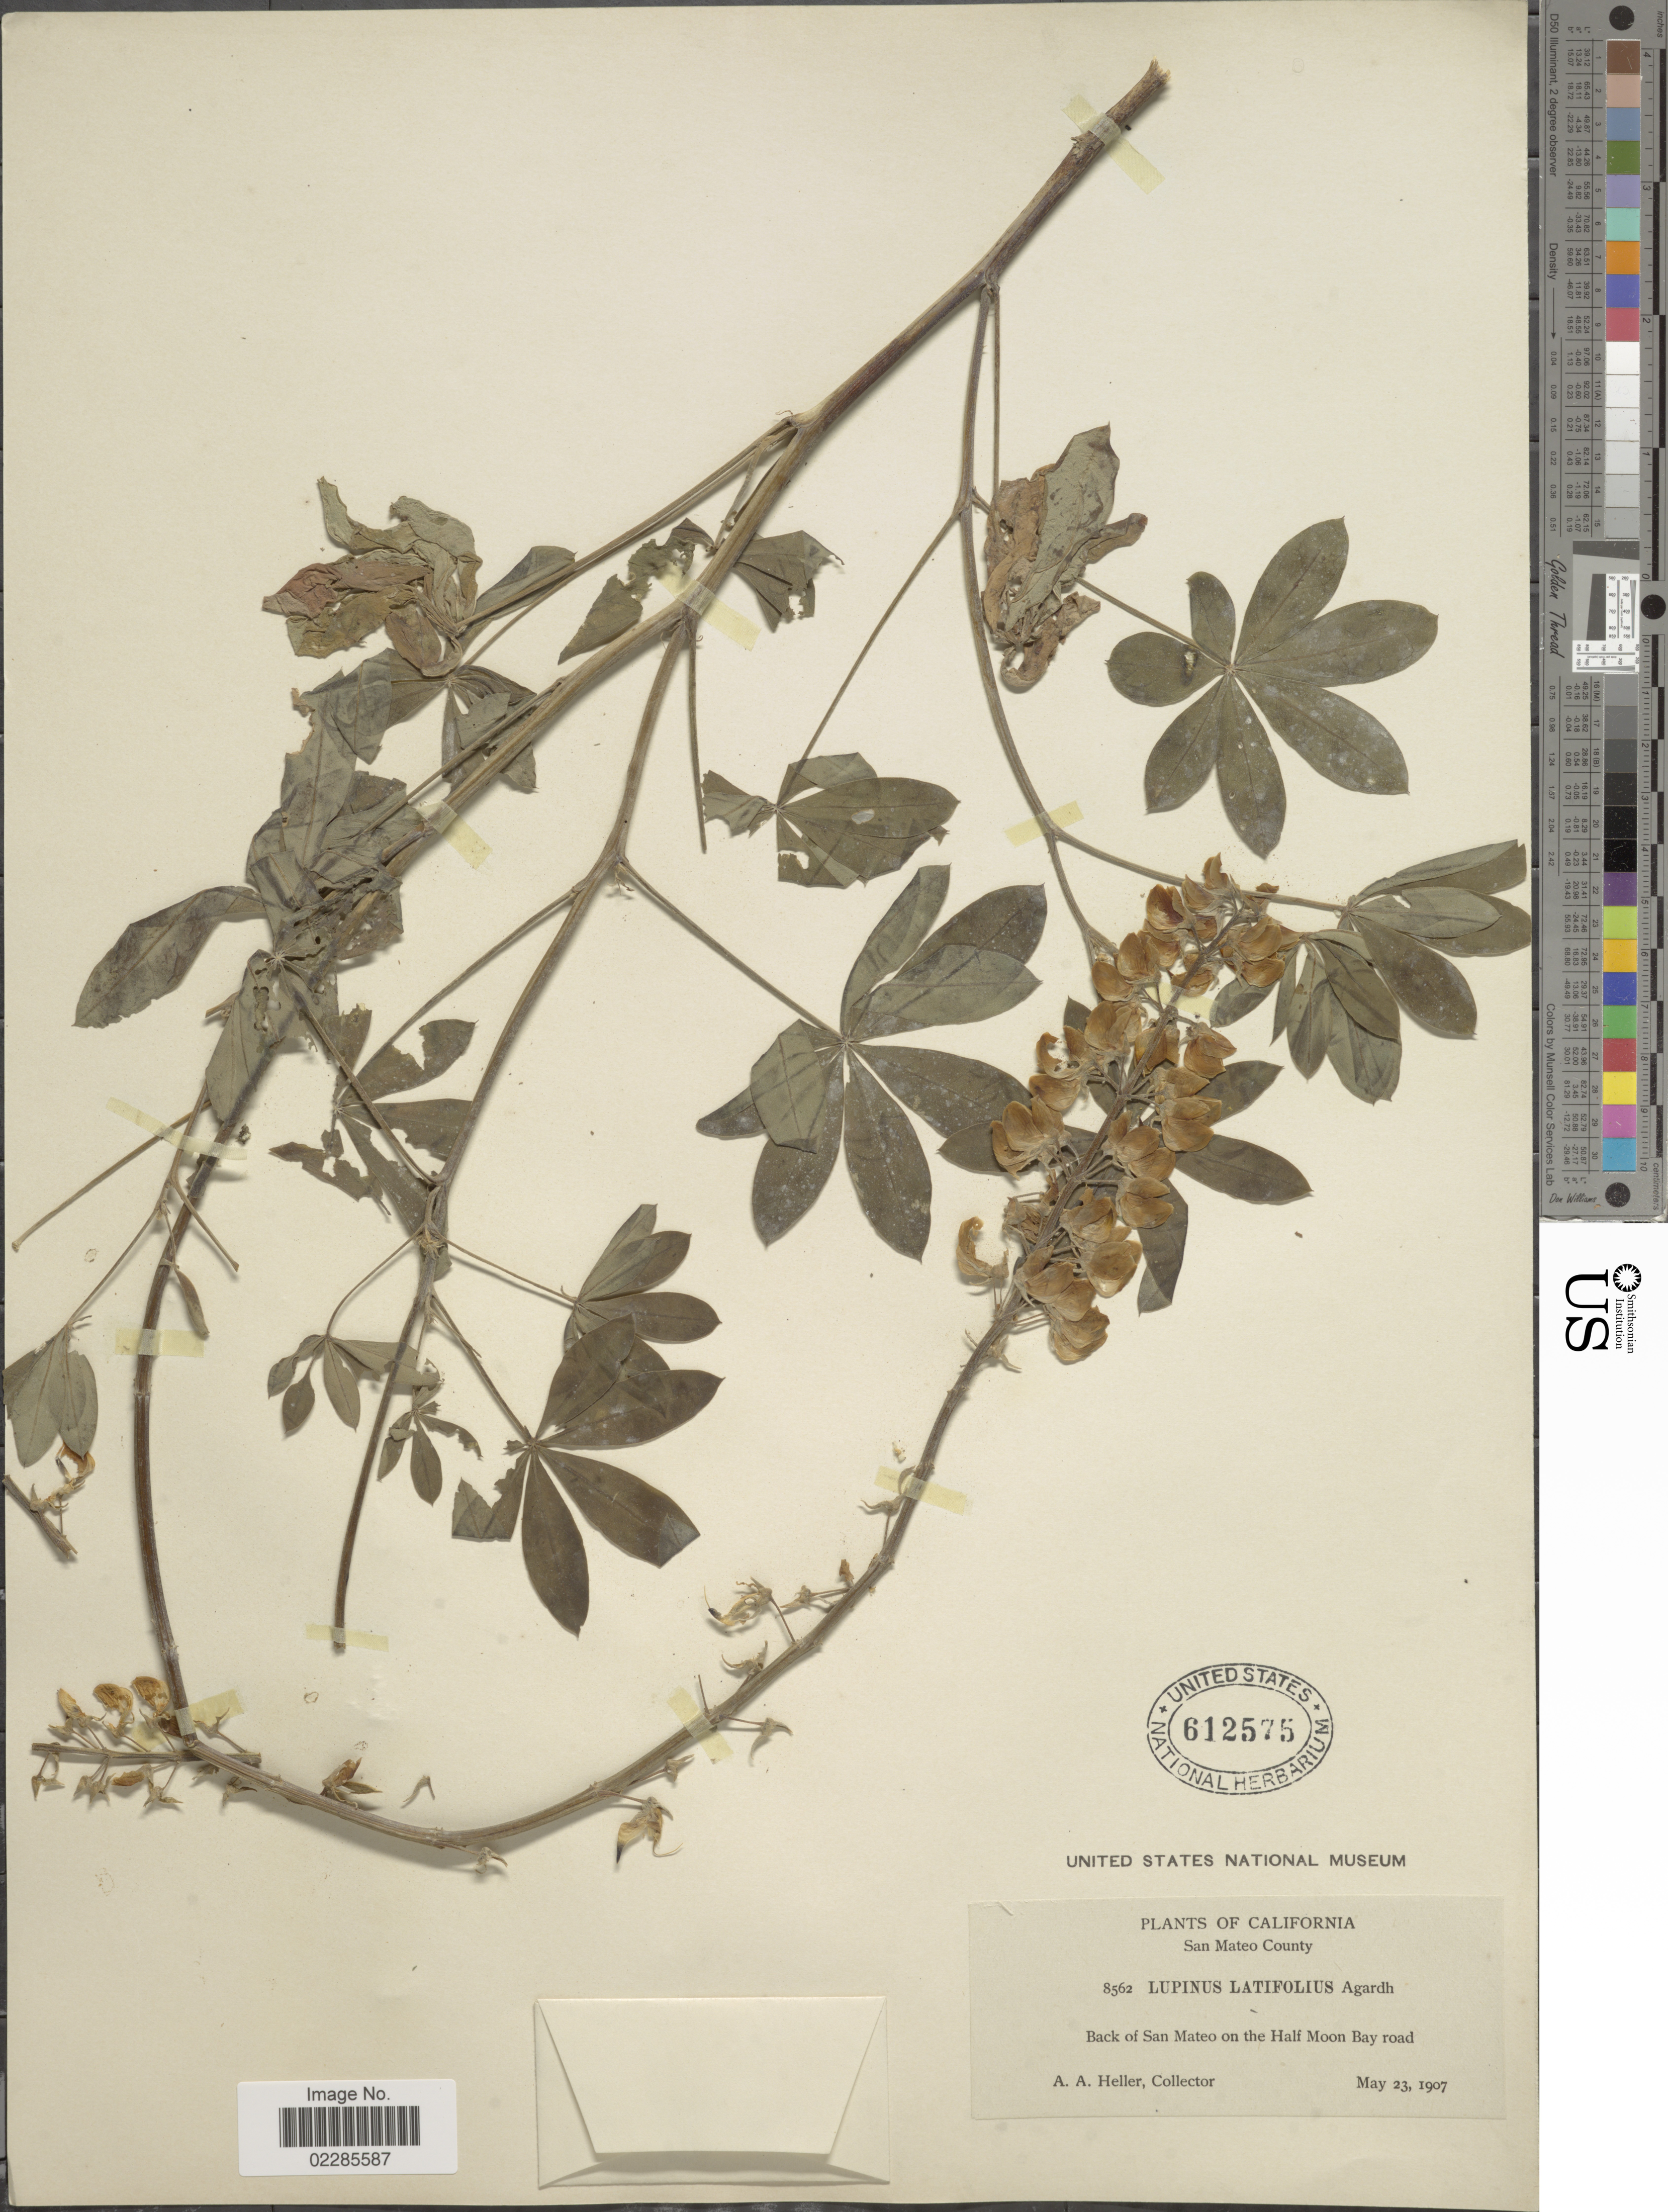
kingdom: Plantae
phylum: Tracheophyta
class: Magnoliopsida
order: Fabales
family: Fabaceae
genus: Lupinus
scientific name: Lupinus latifolius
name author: Lindl. ex J. Agardh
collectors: A. A. Heller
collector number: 8562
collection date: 1907-05-23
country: United States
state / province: California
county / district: San Mateo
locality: San Mateo County, Back of San Mateo on the Half Moon Bay road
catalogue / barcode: US 612575